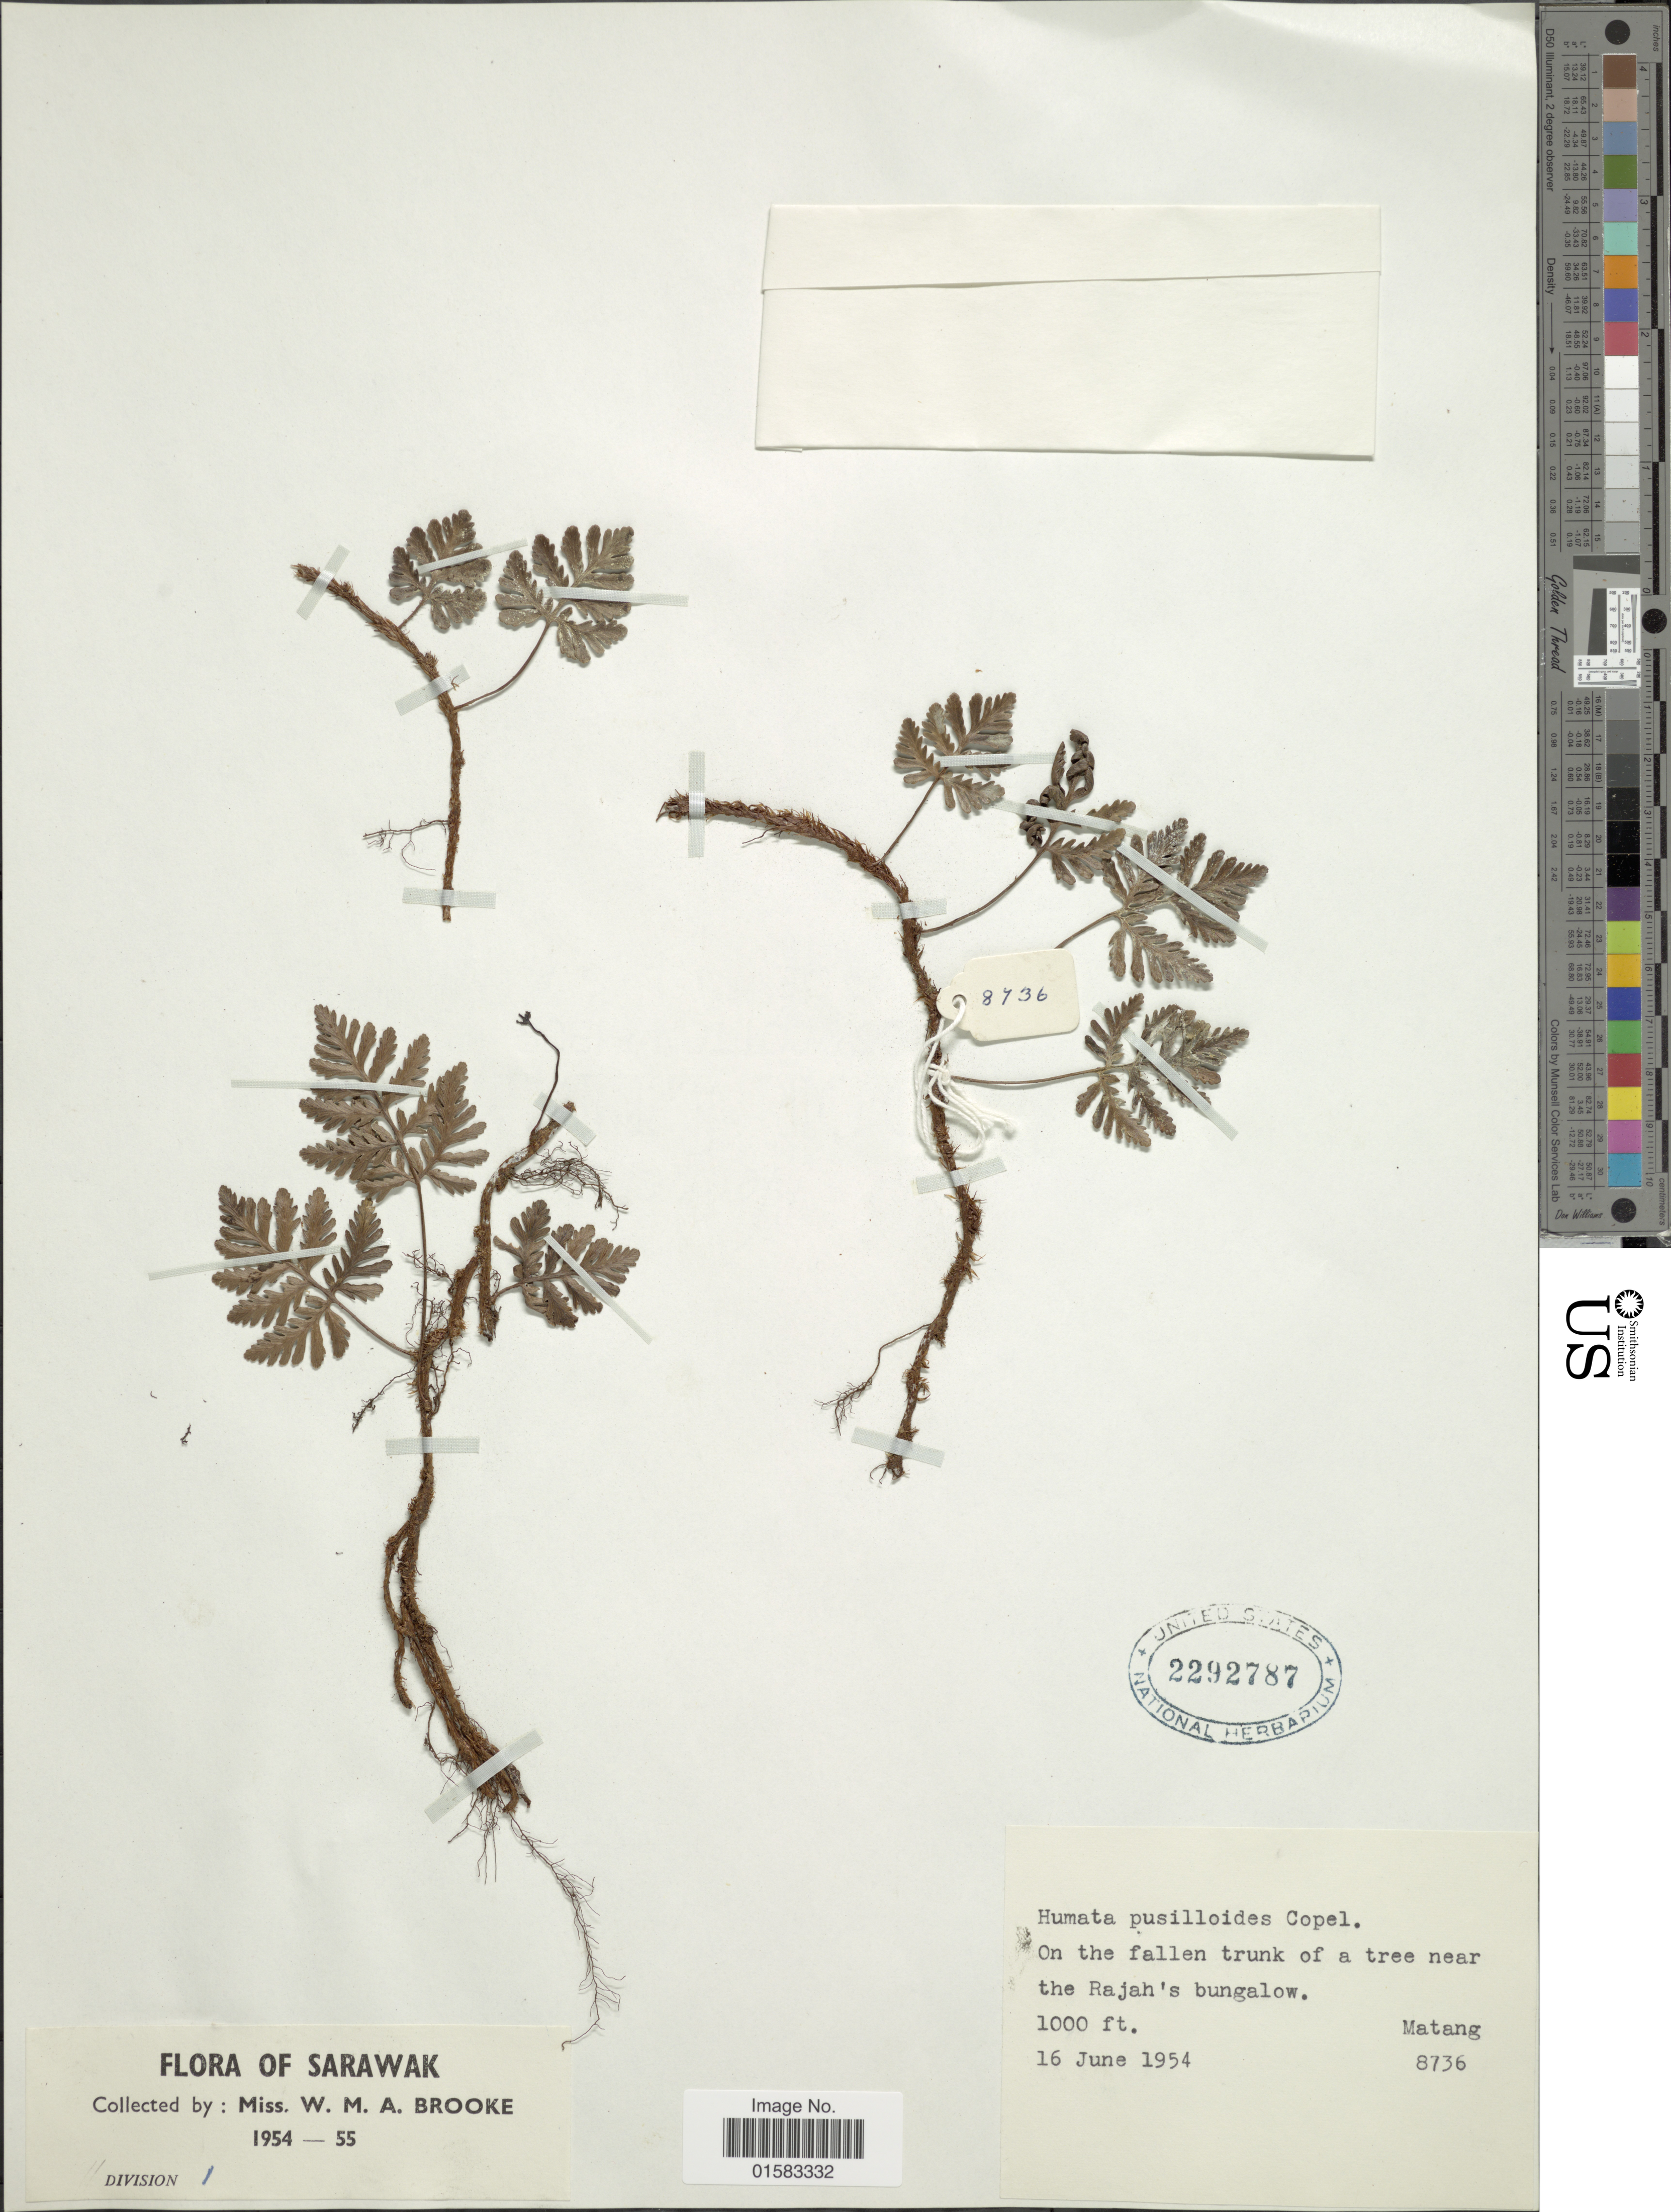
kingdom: Plantae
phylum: Tracheophyta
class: Polypodiopsida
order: Polypodiales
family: Davalliaceae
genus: Davallia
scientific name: Davallia repens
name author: (L. f.) Kuhn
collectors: W. Brooke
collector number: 8736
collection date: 1954-06-16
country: Malaysia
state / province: Sarawak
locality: Matang, the Rajah's Bungalow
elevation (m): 305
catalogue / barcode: US 2292787